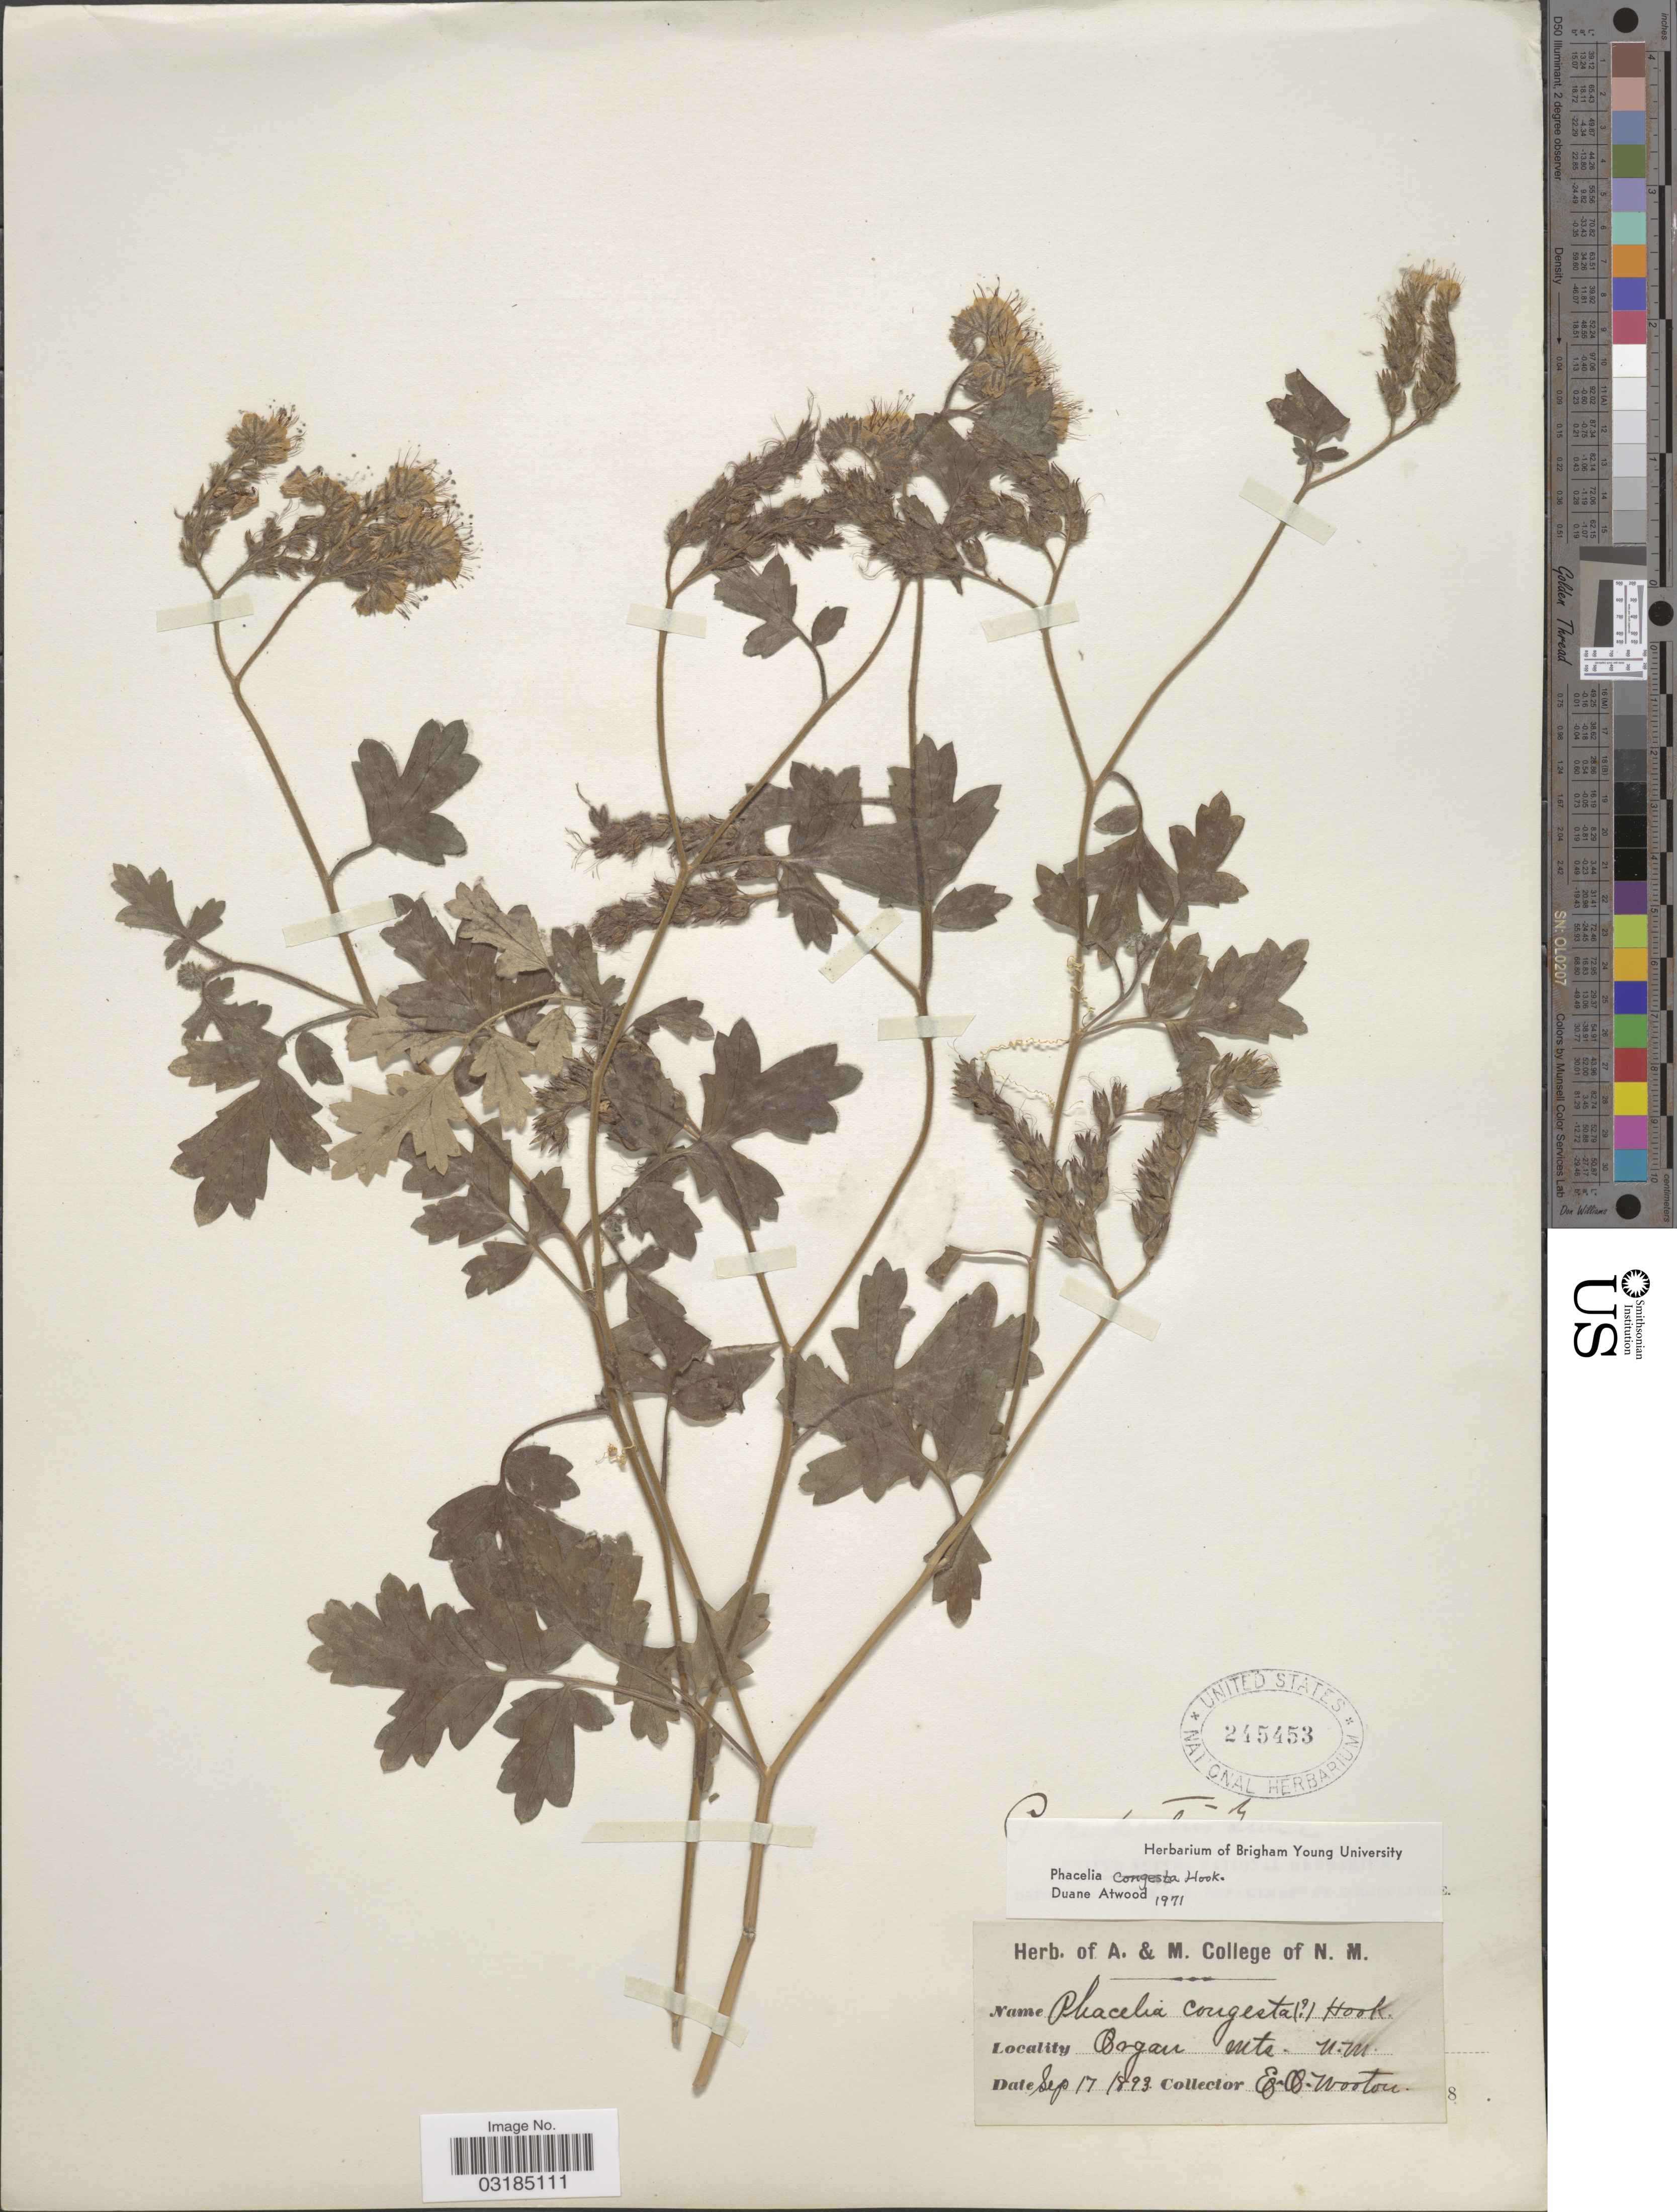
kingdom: Plantae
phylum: Tracheophyta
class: Magnoliopsida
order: Boraginales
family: Hydrophyllaceae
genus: Phacelia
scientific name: Phacelia congesta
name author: Hook.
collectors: E. O. Wooton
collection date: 1893-09-17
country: United States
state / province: New Mexico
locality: Organ Mts.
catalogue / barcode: US 245453